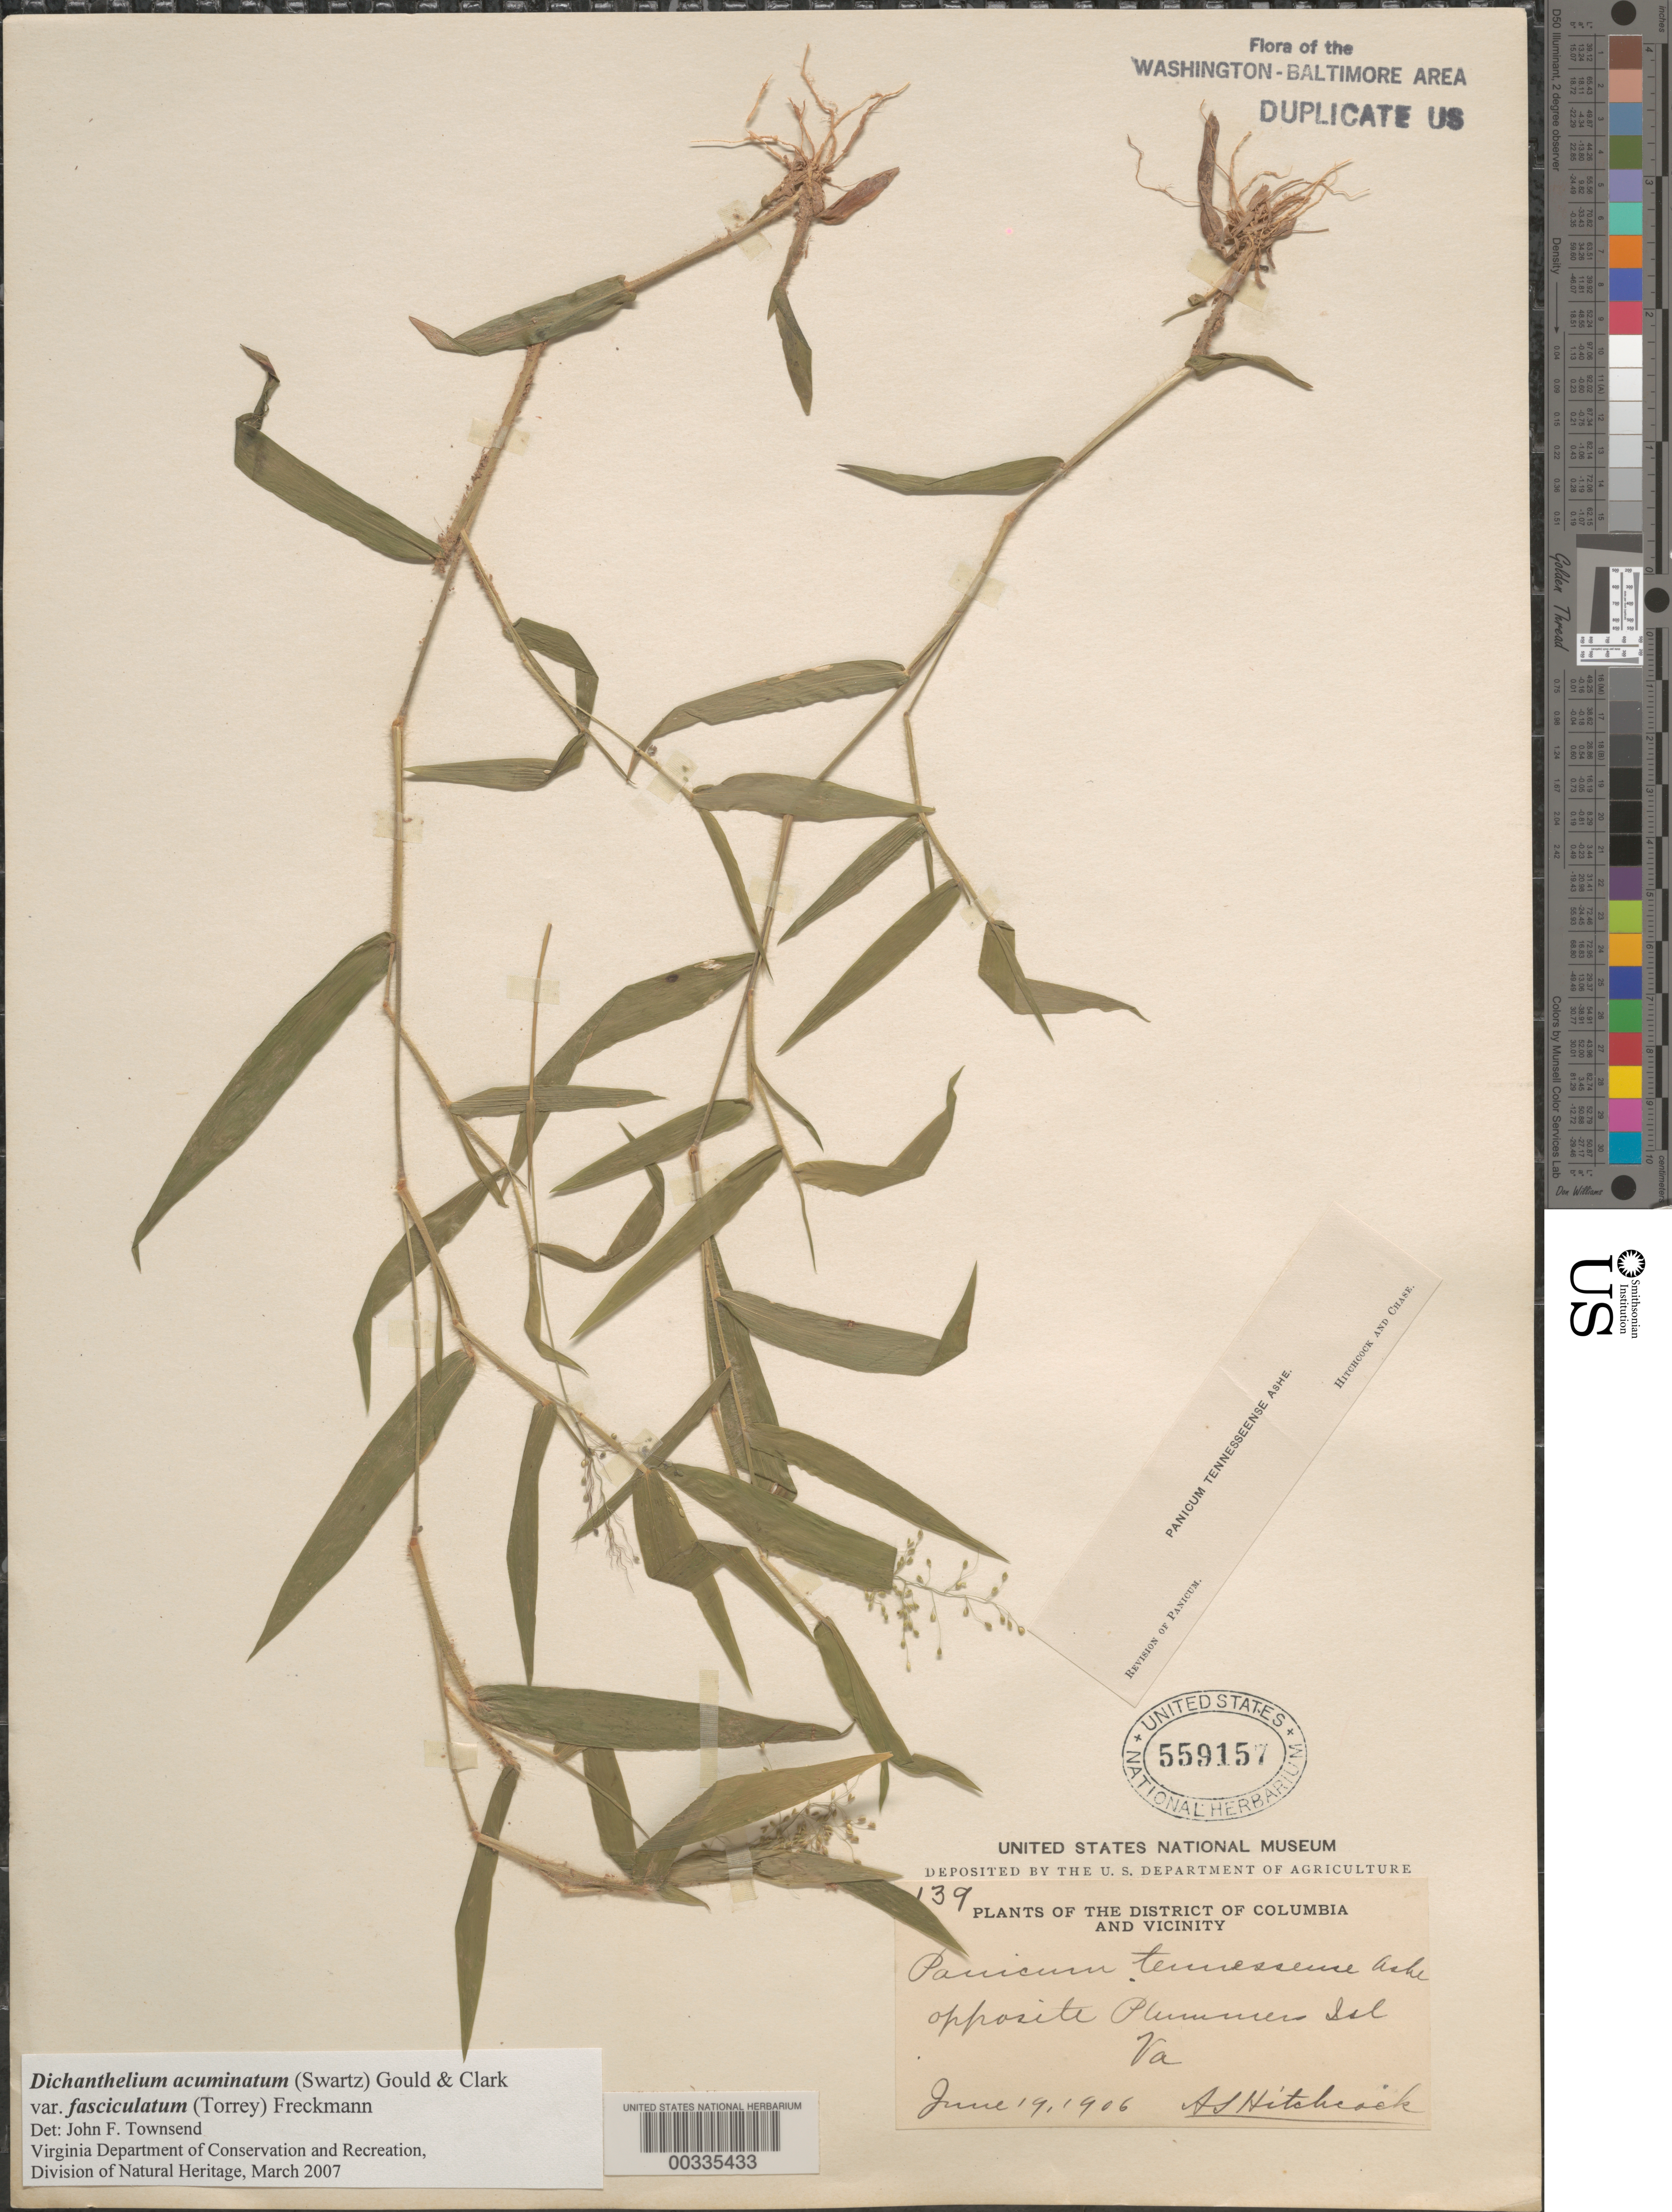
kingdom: Plantae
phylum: Tracheophyta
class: Liliopsida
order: Poales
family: Poaceae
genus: Dichanthelium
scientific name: Dichanthelium acuminatum var. fasciculatum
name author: (Torr.) Freckmann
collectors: A. S. Hitchcock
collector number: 139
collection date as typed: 19 Jun 1906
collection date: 1906-06-19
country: United States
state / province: Virginia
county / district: Fairfax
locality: Opposite Plummer's Island in Virginia C. & O. Canal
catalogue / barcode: US 559157